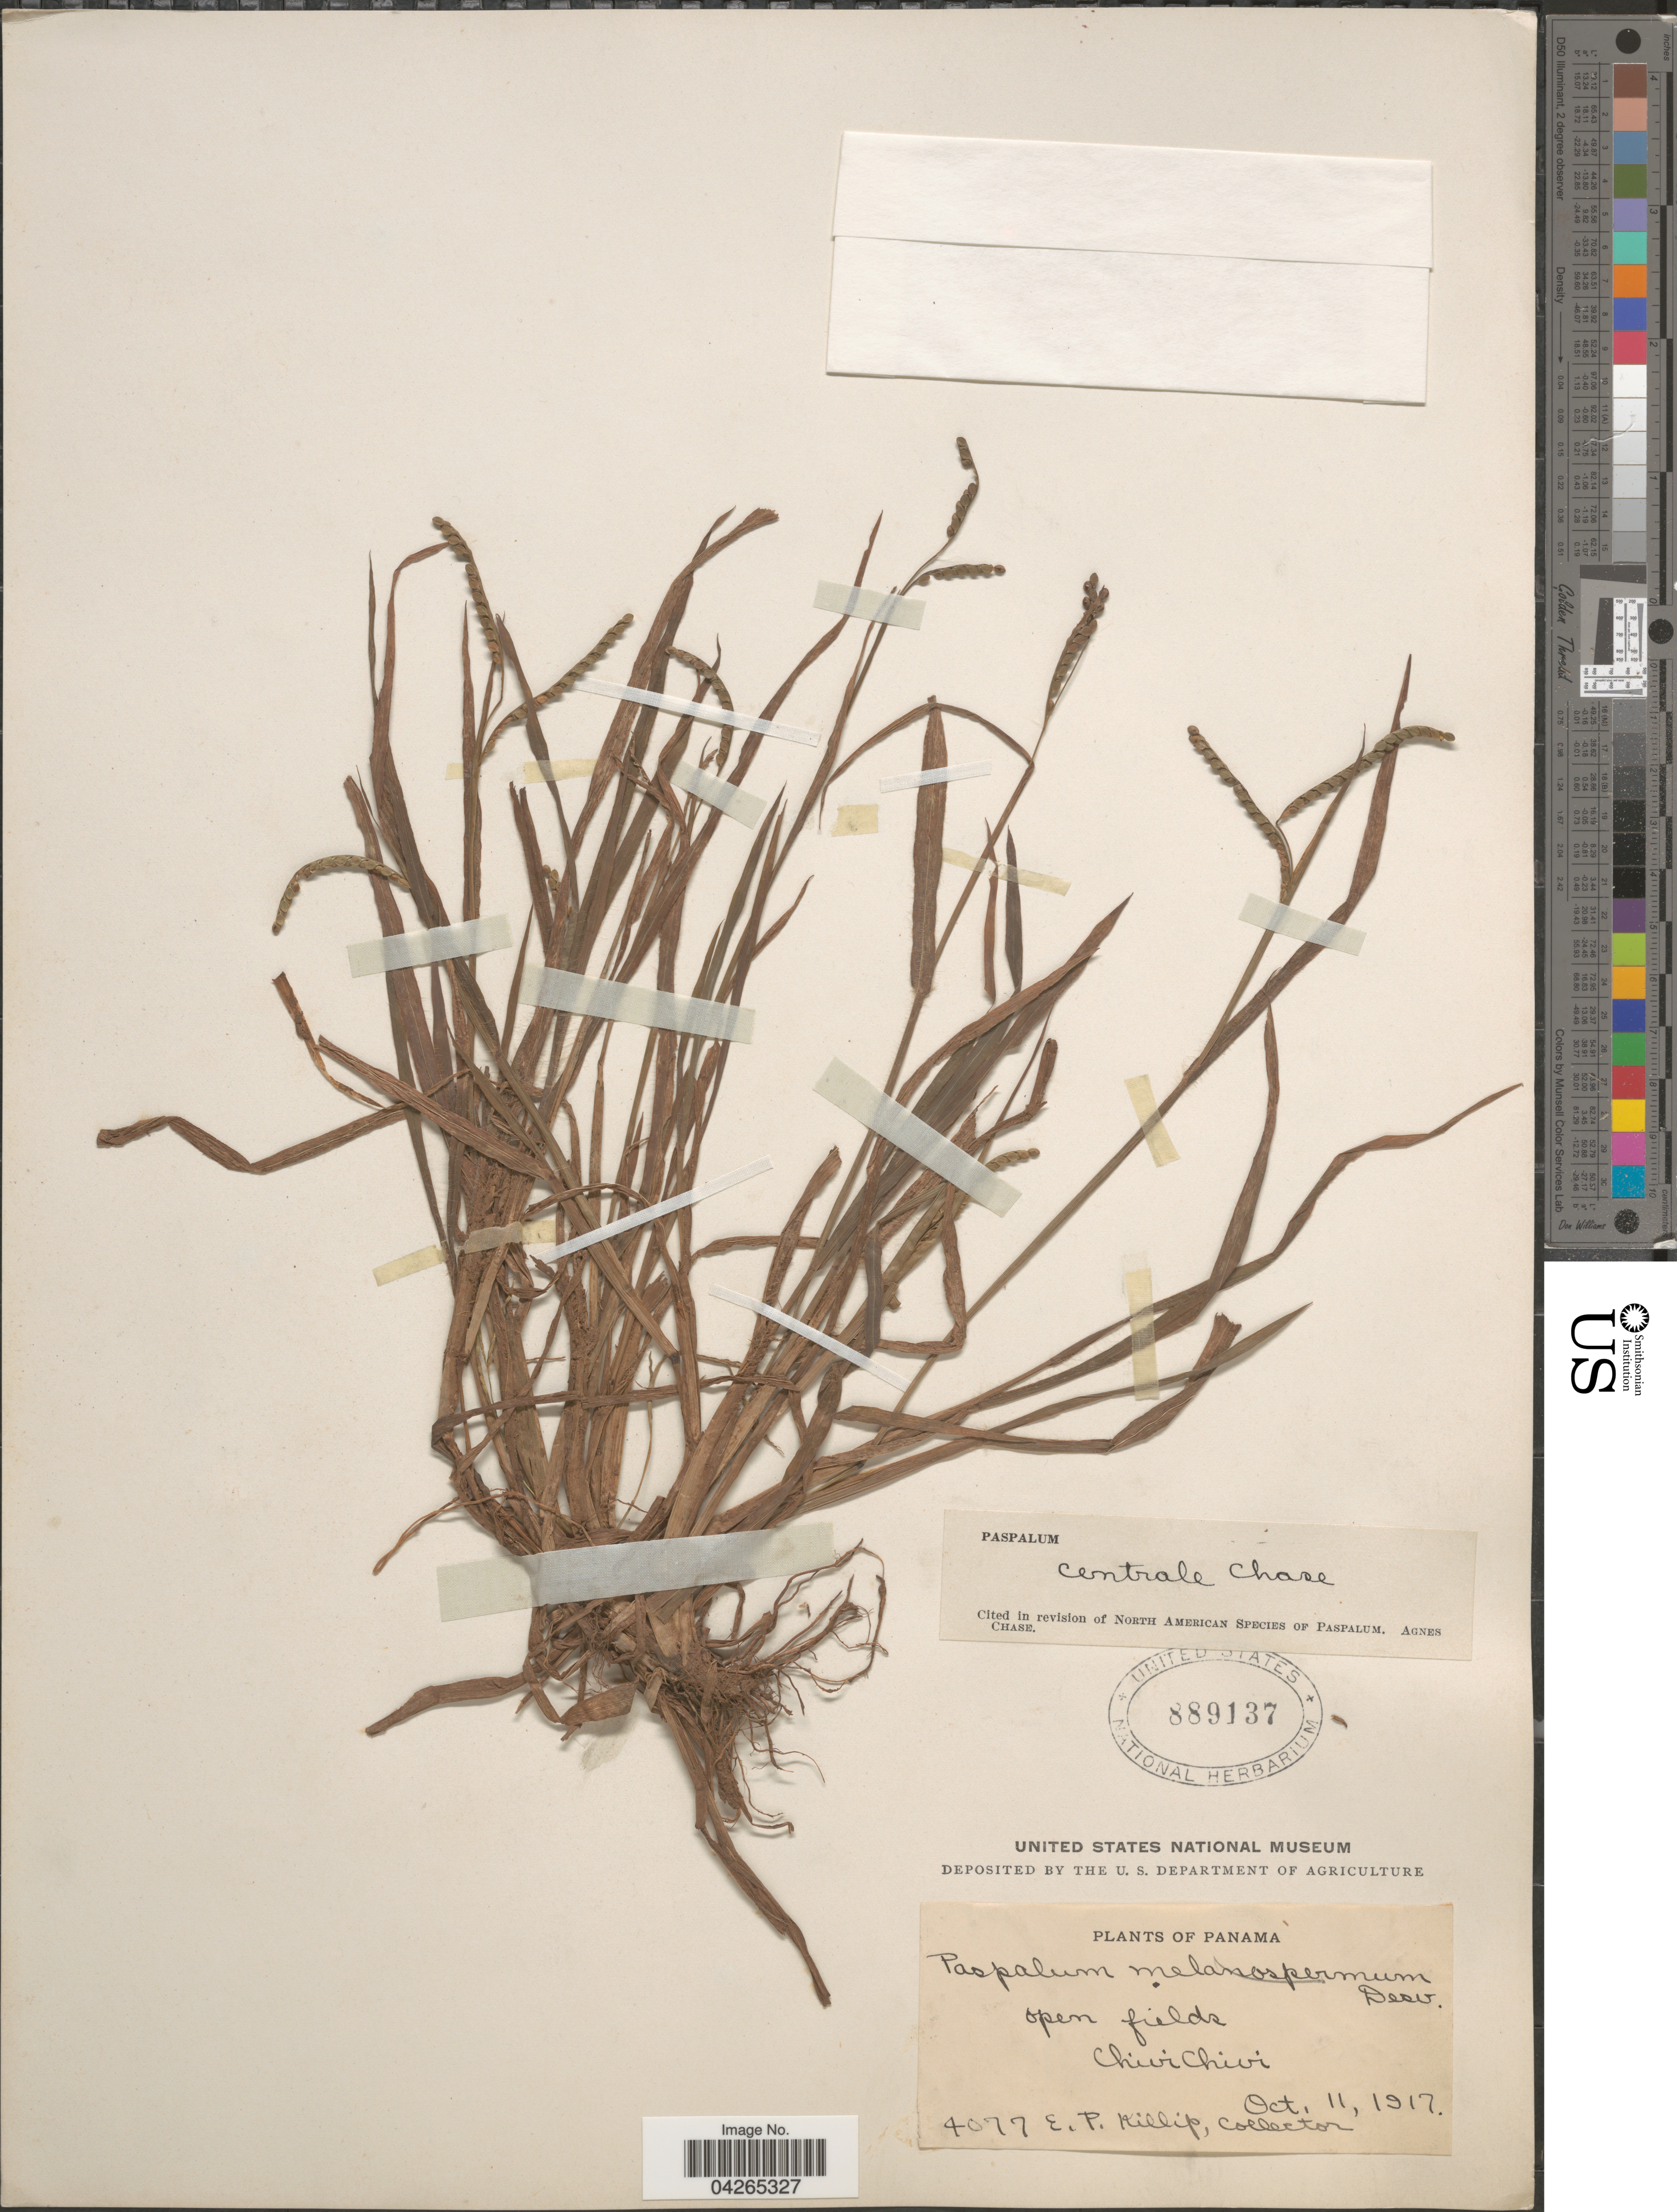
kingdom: Plantae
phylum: Tracheophyta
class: Liliopsida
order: Poales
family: Poaceae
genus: Paspalum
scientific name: Paspalum centrale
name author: Chase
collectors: E. P. Killip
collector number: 4077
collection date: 1917-10-11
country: Panama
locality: Open fields Chivi Chivi.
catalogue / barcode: US 889137